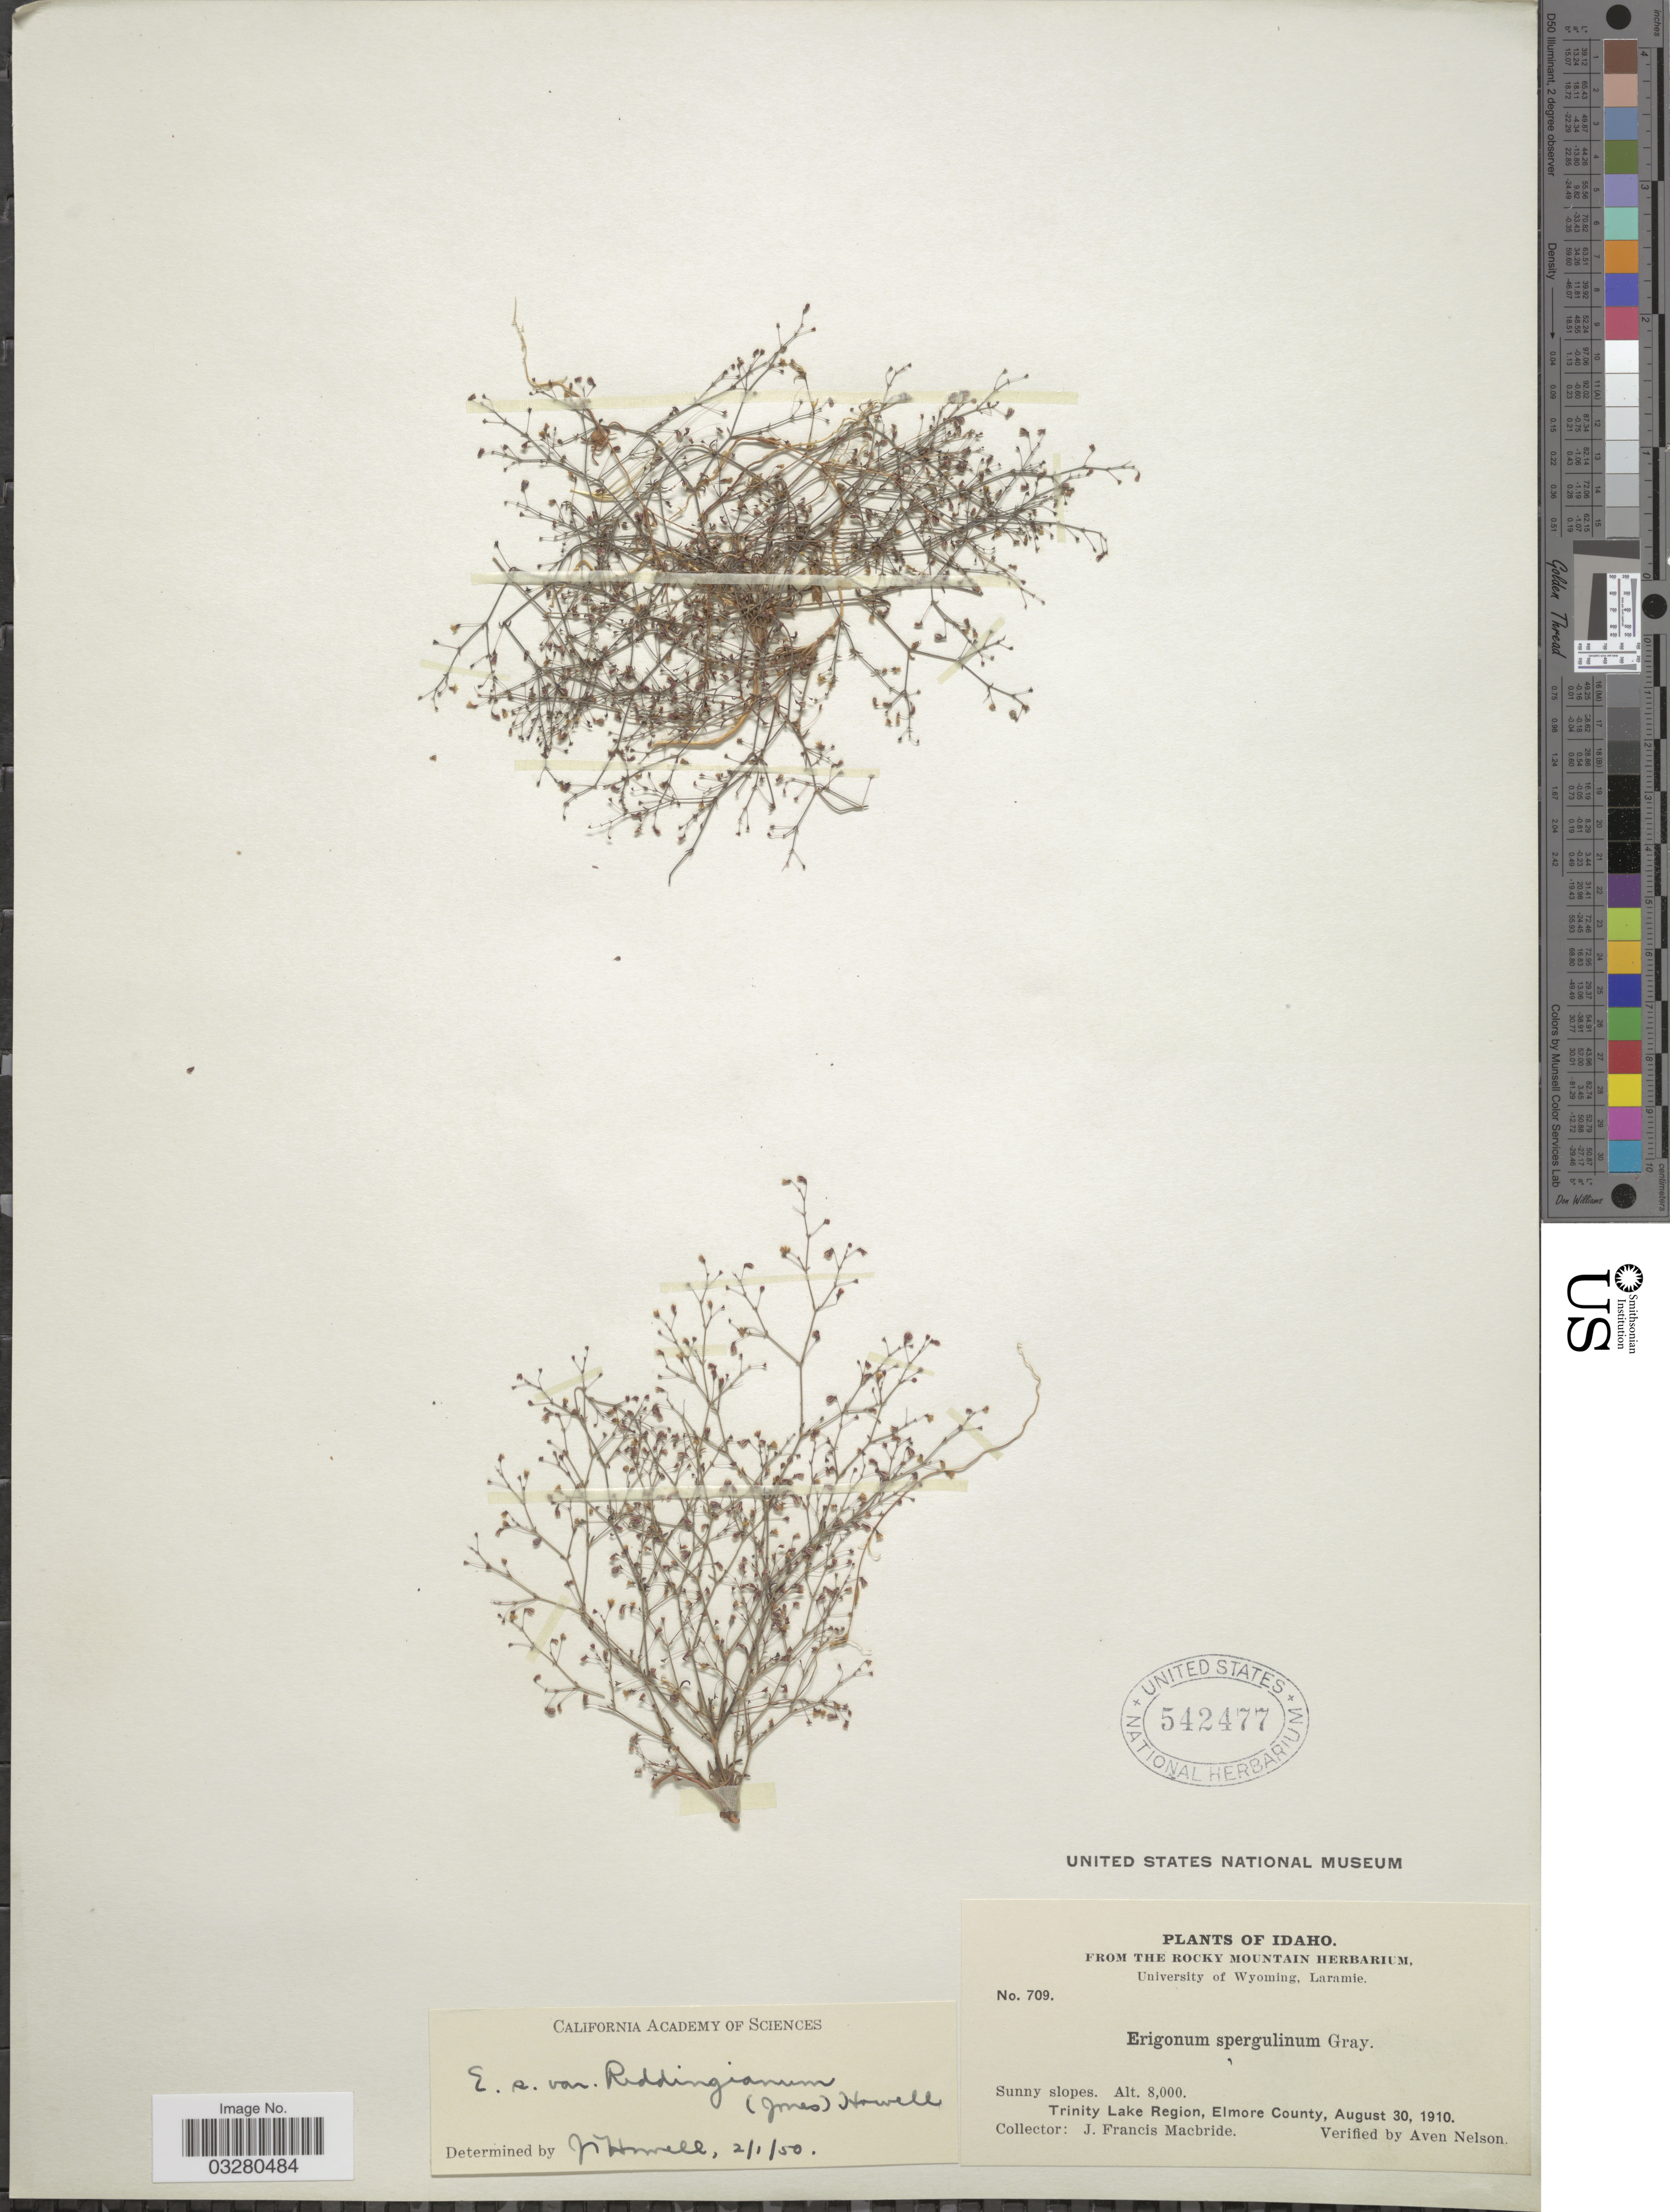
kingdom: Plantae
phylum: Tracheophyta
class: Magnoliopsida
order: Caryophyllales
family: Polygonaceae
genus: Eriogonum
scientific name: Eriogonum spergulinum var. reddingianum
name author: (M.E. Jones) J.T. Howell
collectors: J. F. Macbride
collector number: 709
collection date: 1910-08-30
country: United States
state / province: Idaho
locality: Sunny slopes. Trinity Lake Region, Elmore County.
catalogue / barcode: US 542477